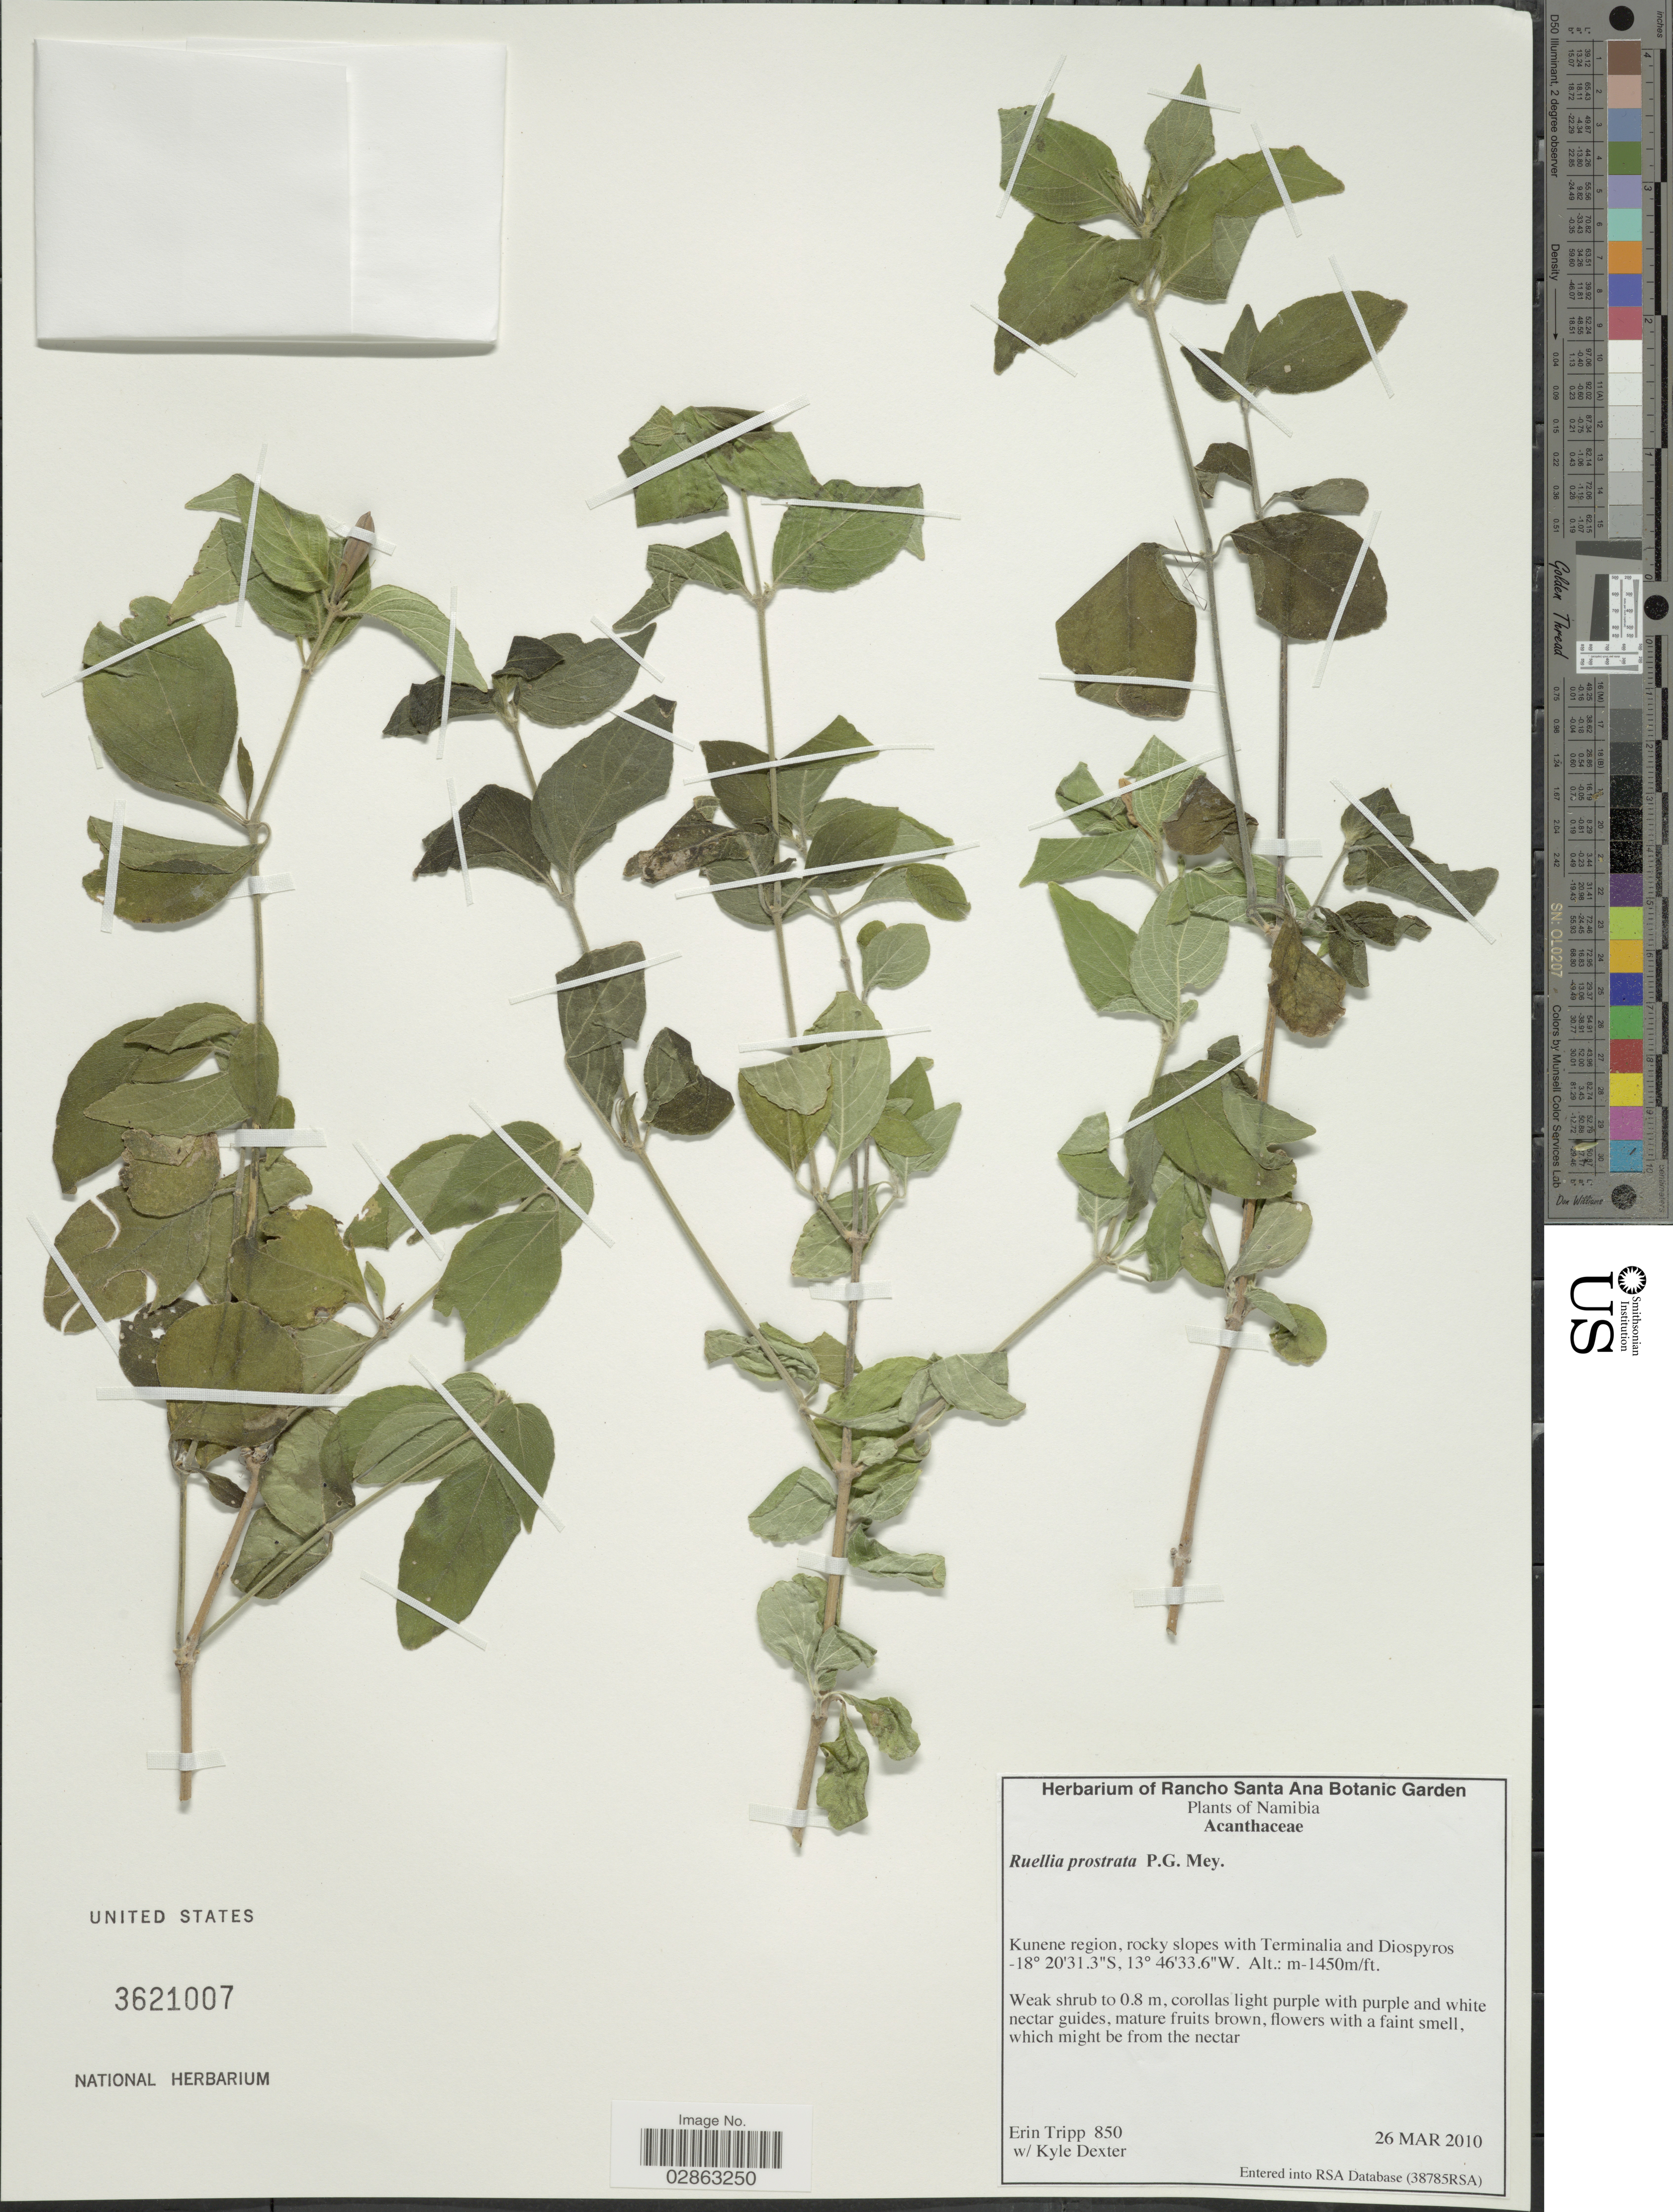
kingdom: Plantae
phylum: Tracheophyta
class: Magnoliopsida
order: Lamiales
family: Acanthaceae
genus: Ruellia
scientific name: Ruellia prostrata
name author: Poir.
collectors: E. Tripp & K. Dexter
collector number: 850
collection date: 2010-03-26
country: Namibia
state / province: Kunene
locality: Kunene region.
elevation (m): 1450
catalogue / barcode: US 3621007